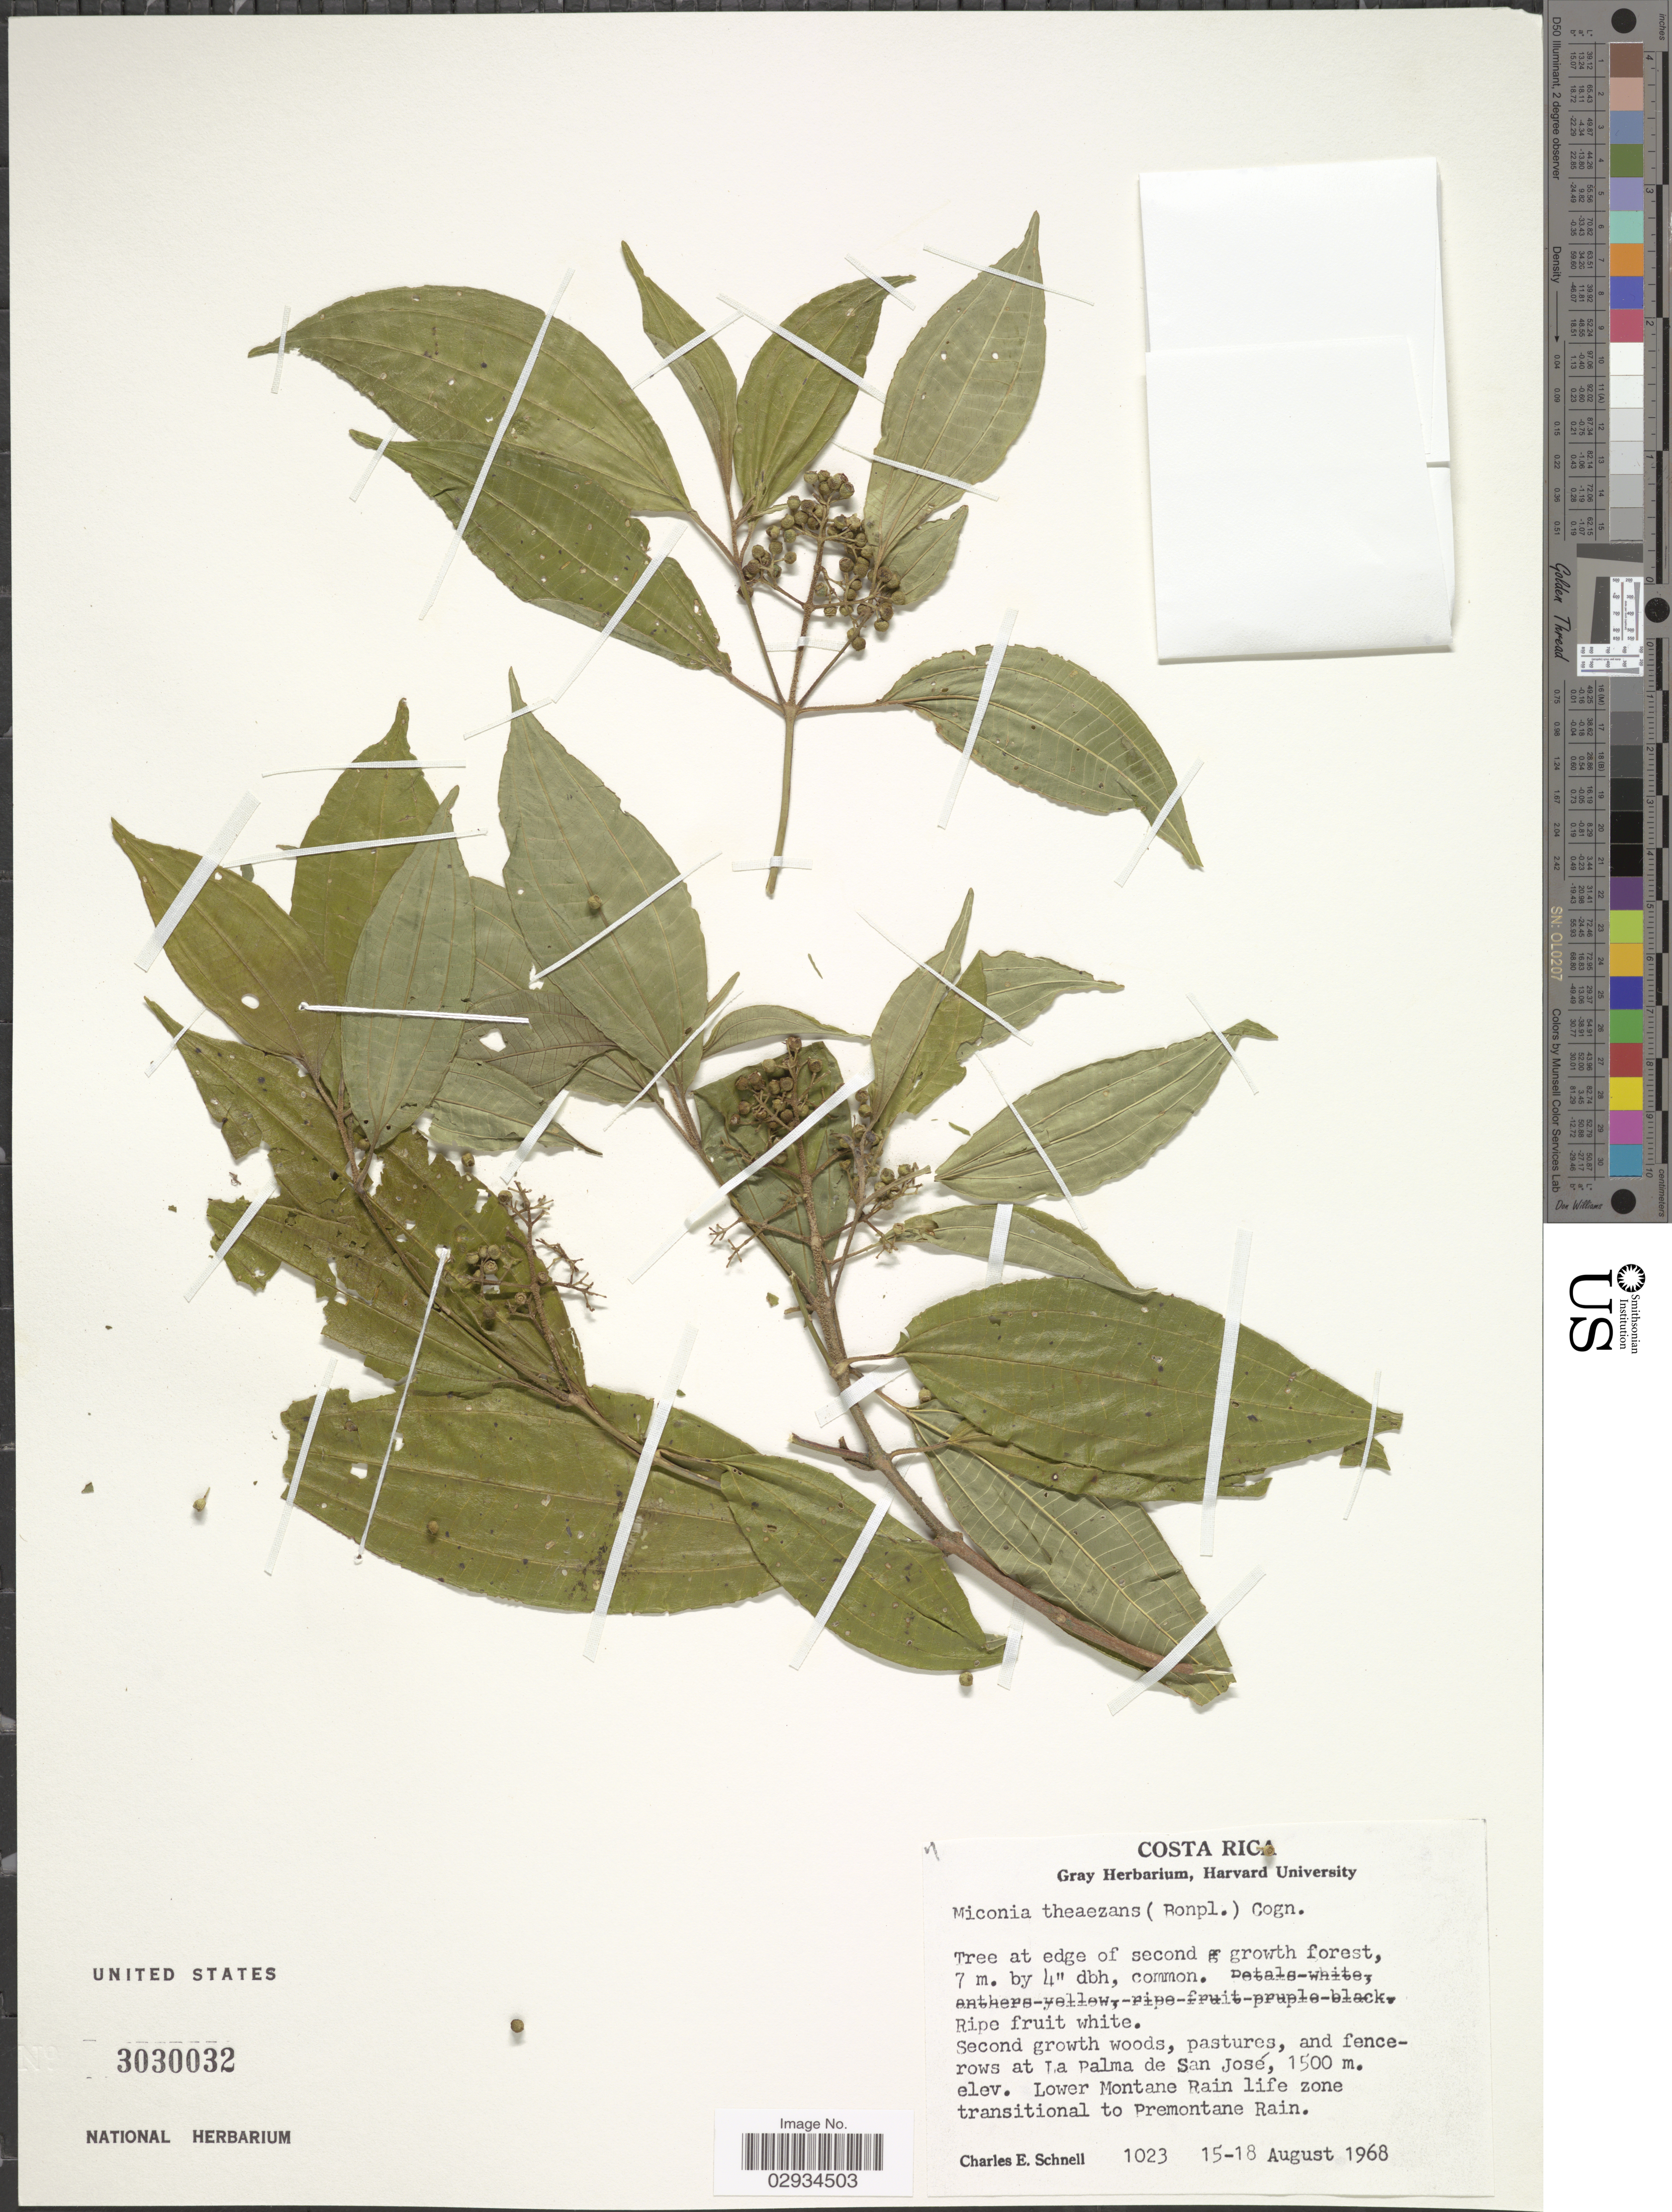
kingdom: Plantae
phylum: Tracheophyta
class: Magnoliopsida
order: Myrtales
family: Melastomataceae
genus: Miconia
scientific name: Miconia theizans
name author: (Bonpl.) Cogn.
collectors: C. Schnell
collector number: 1023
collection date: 1968-08-15/1968-08-18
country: Costa Rica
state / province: San José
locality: La Palma de San José.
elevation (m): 1500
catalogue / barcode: US 3030032